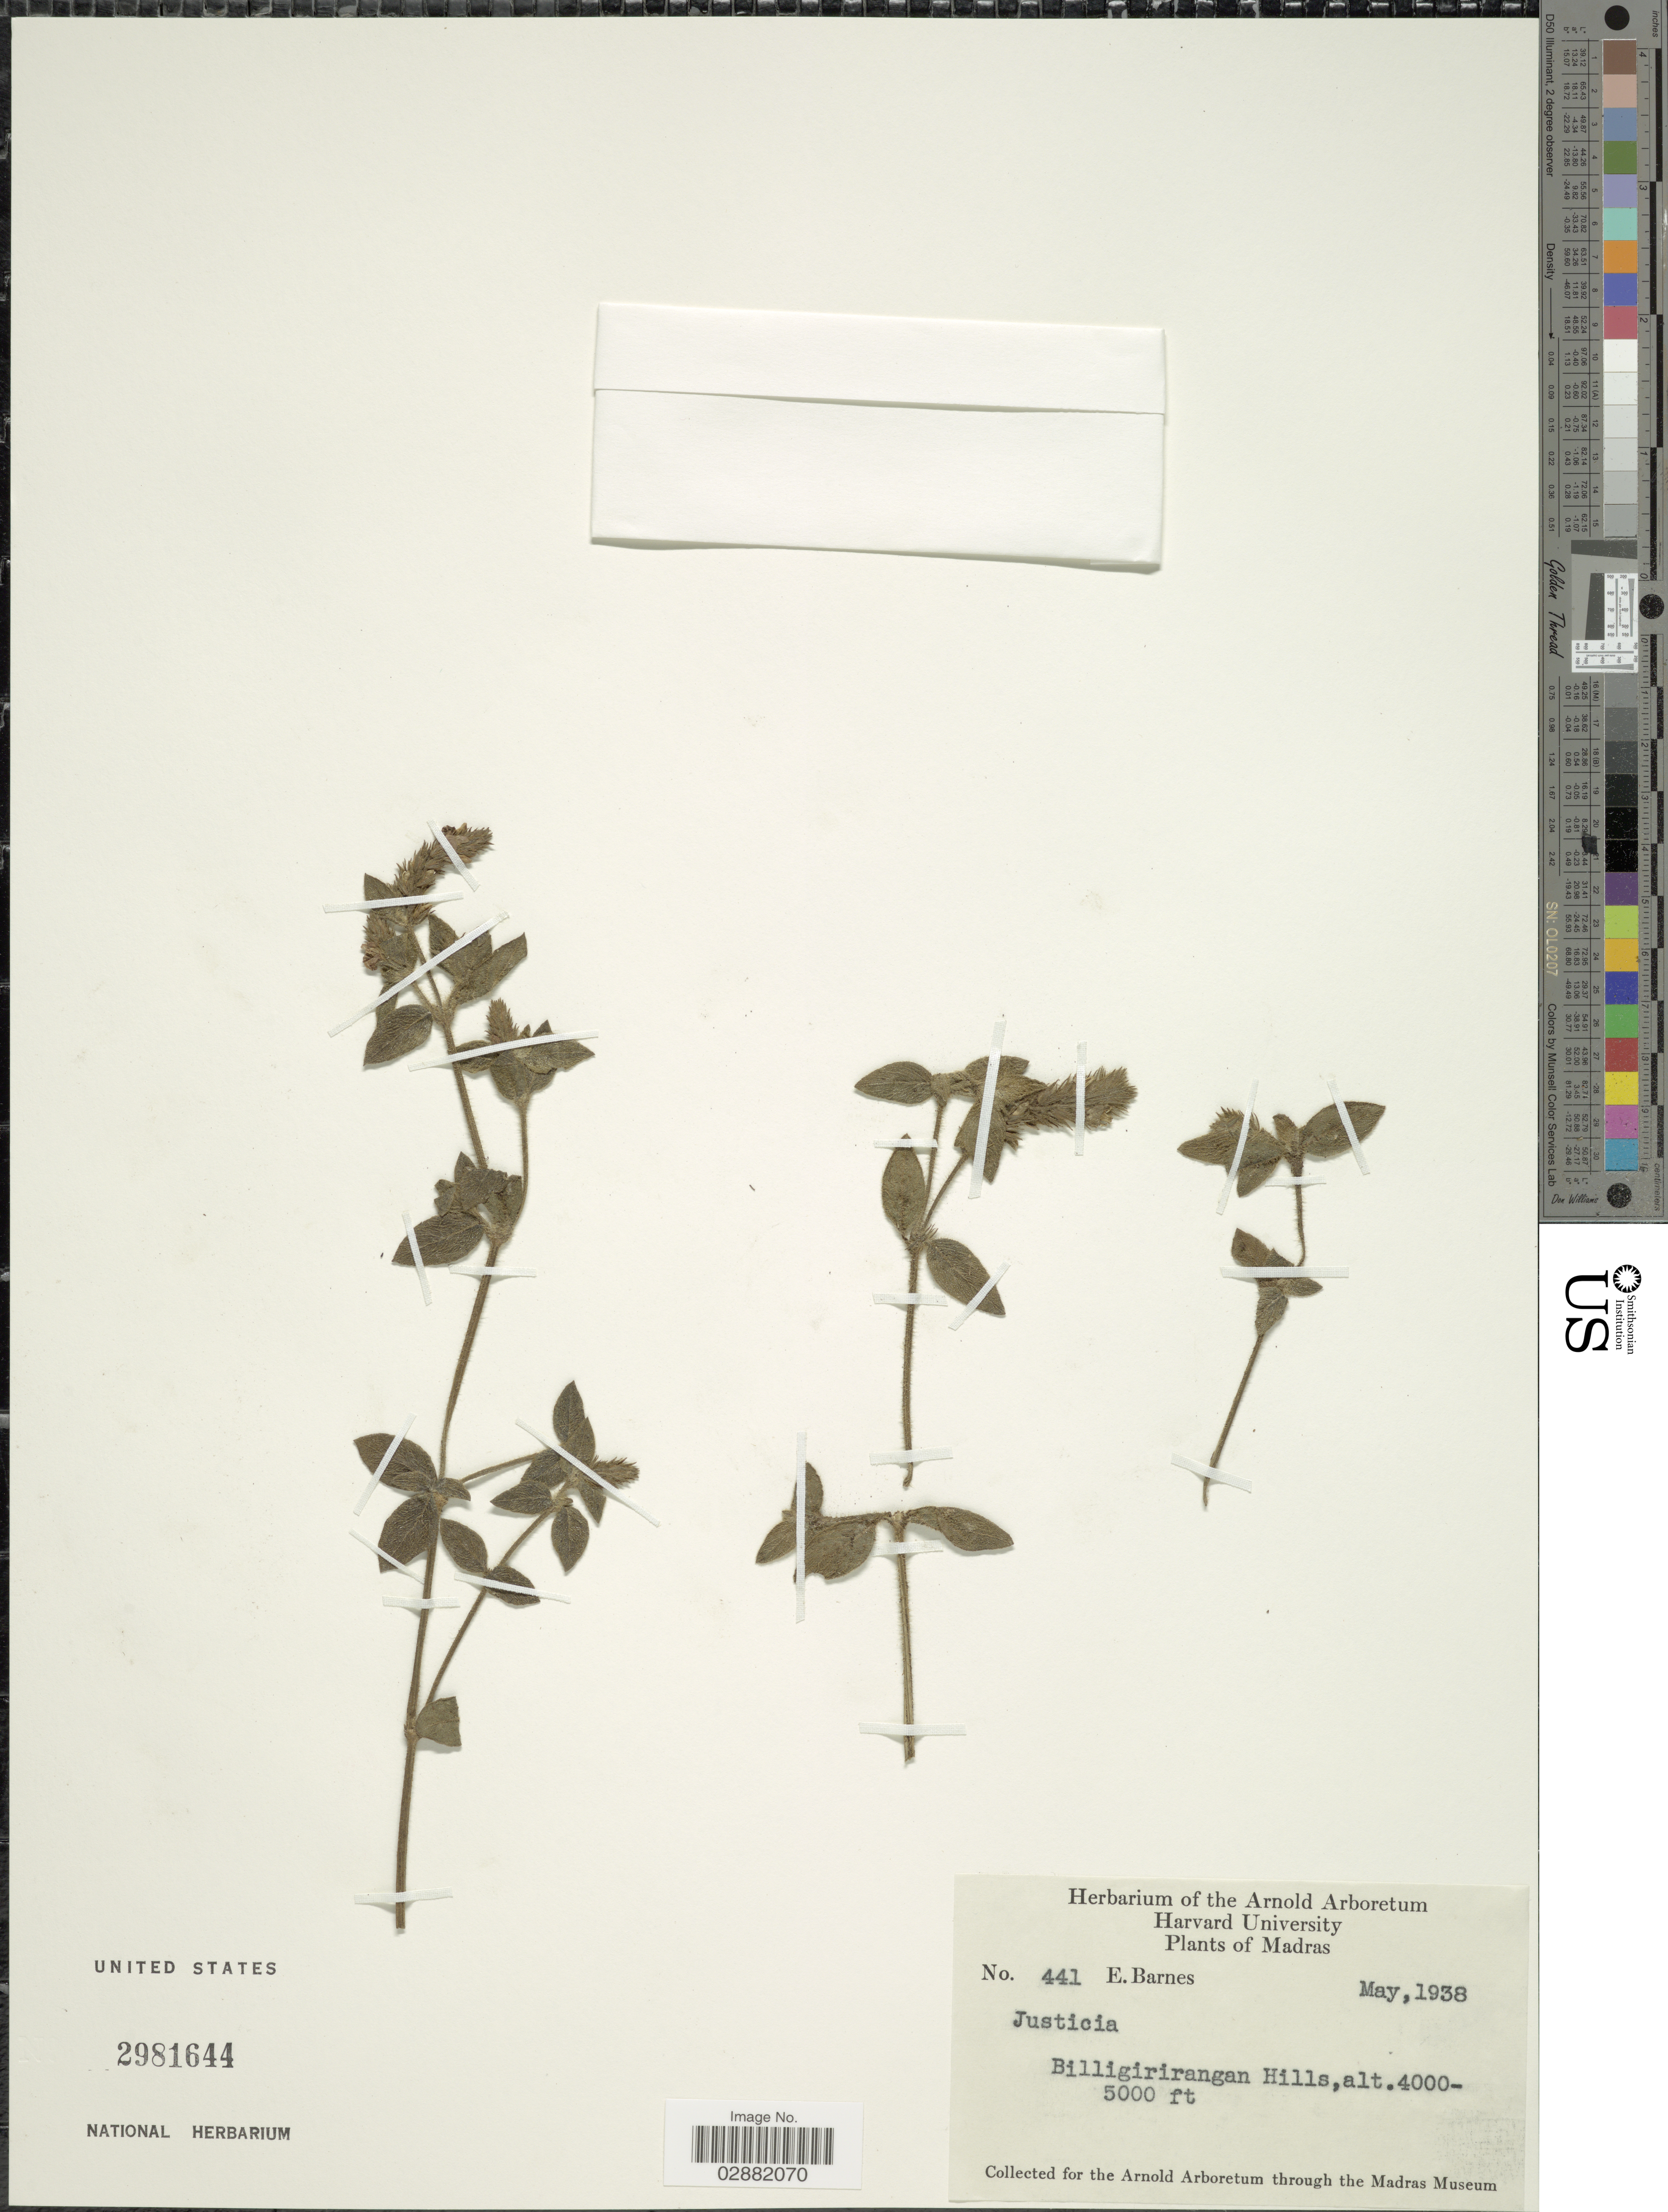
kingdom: Plantae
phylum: Tracheophyta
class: Magnoliopsida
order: Lamiales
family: Acanthaceae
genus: Justicia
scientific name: Justicia sp.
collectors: E. Barnes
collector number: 441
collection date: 1938-05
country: India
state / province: Tamil Nadu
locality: Madras, Biligirirangan Hills.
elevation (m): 1219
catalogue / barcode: US 2981644